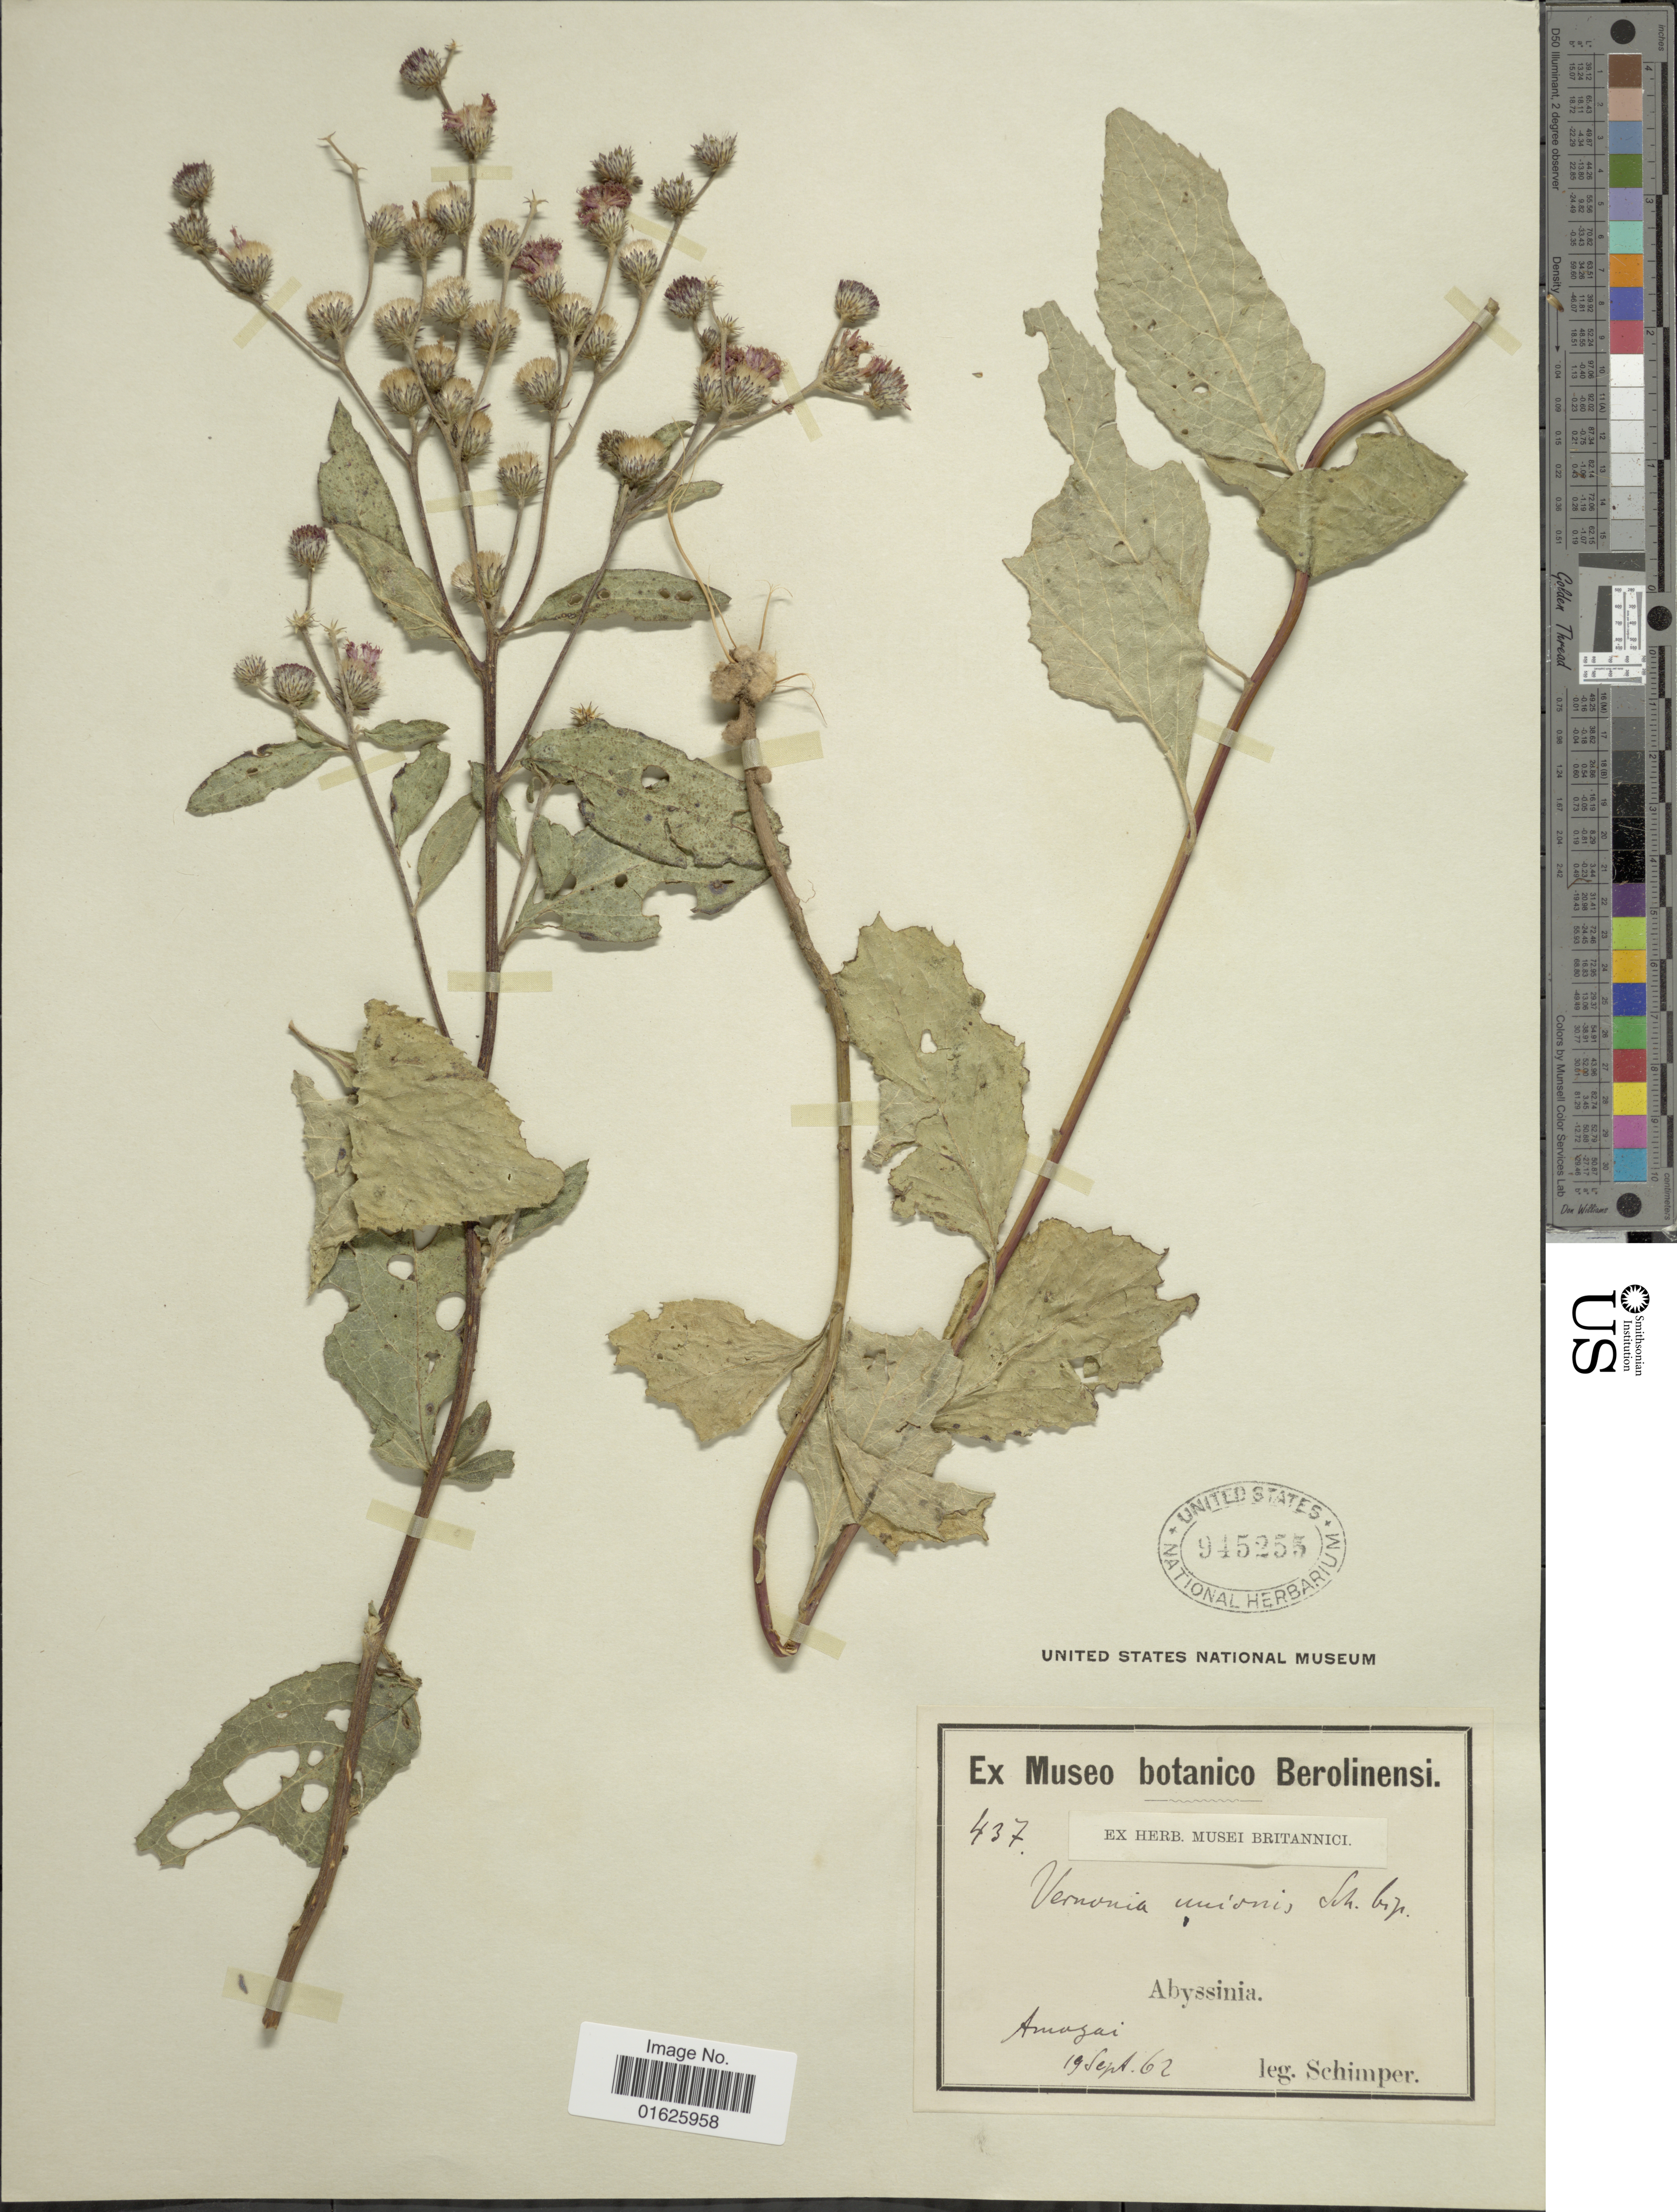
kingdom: Plantae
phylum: Tracheophyta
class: Magnoliopsida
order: Asterales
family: Asteraceae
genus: Orbivestus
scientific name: Orbivestus unionus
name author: (Sch. Bip. ex Walp.) H. Rob.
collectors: -. Schimper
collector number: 437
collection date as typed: Transcribed d/m/y: 19/9/62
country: Eritrea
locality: Abyssinia, Amazai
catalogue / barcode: US 945255